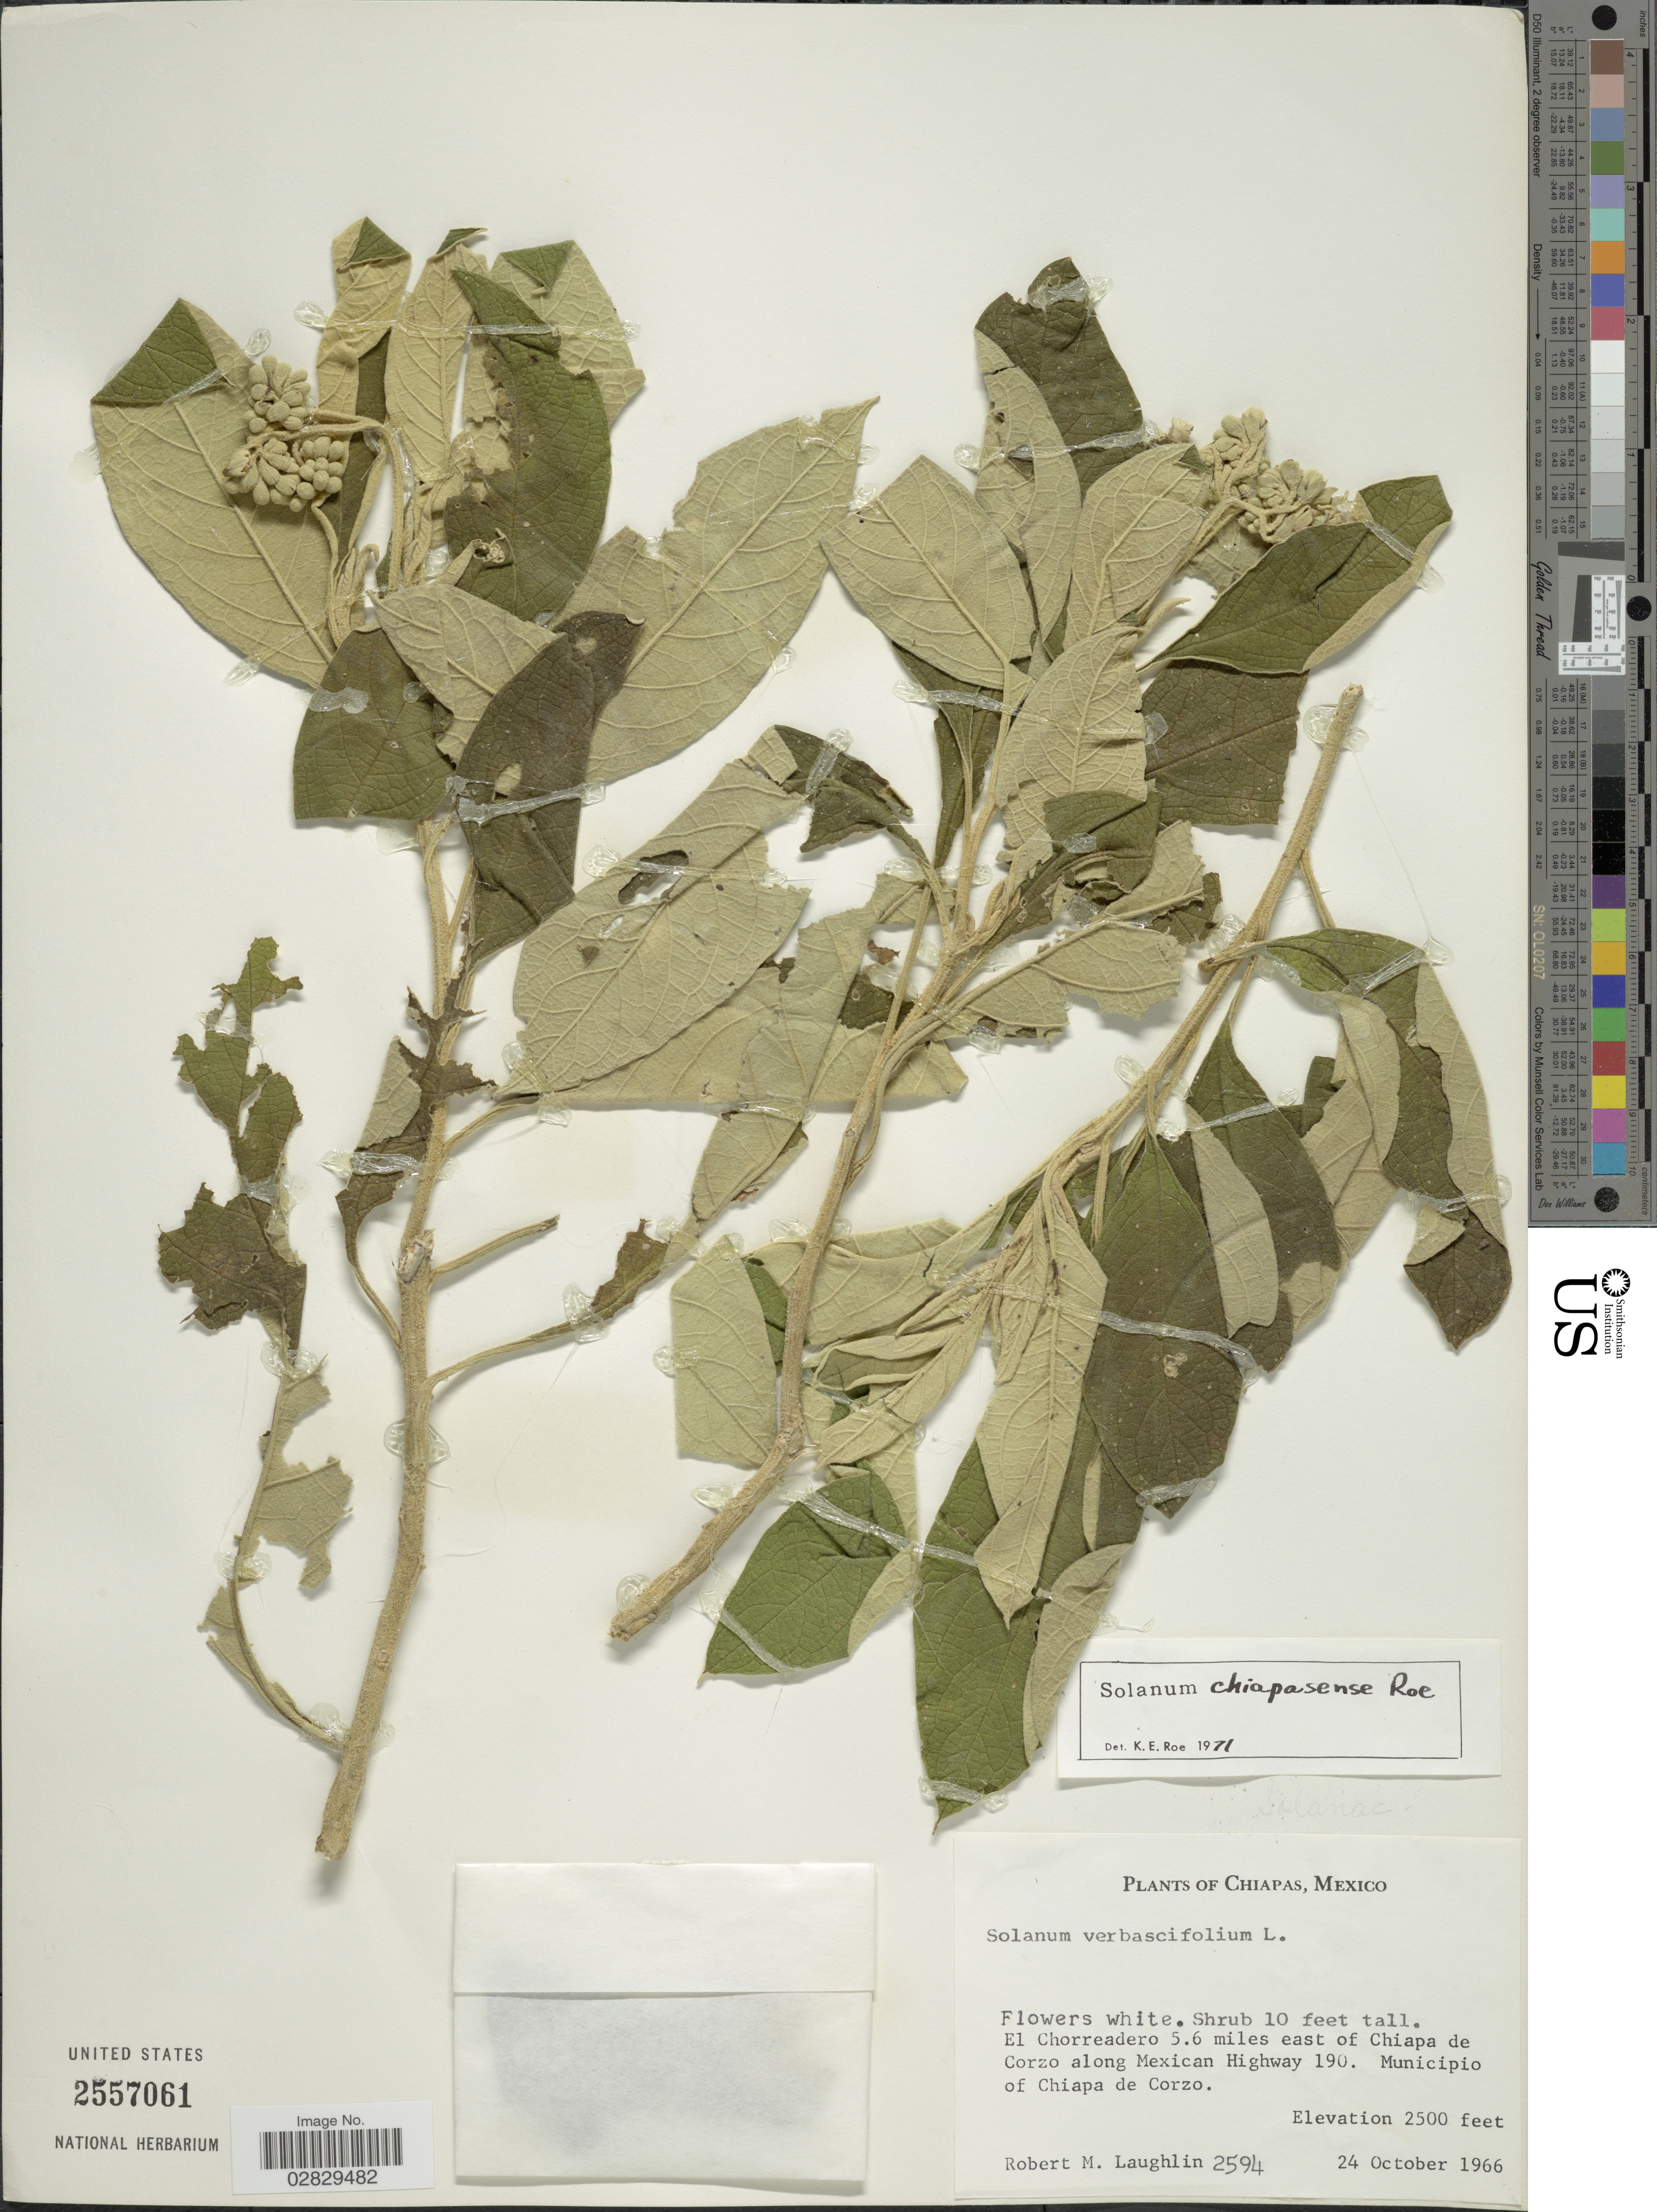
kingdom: Plantae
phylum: Tracheophyta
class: Magnoliopsida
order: Solanales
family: Solanaceae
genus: Solanum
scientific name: Solanum chiapasense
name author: K.E. Roe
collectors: R. M. Laughlin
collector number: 2594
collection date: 1966-10-24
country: Mexico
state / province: Chiapas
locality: El Chorreadero 5.6 miles east of Chiapa de Corzo along Mexican Highway 190. Municipio of Chiapa de Corzo.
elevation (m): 762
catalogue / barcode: US 2557061